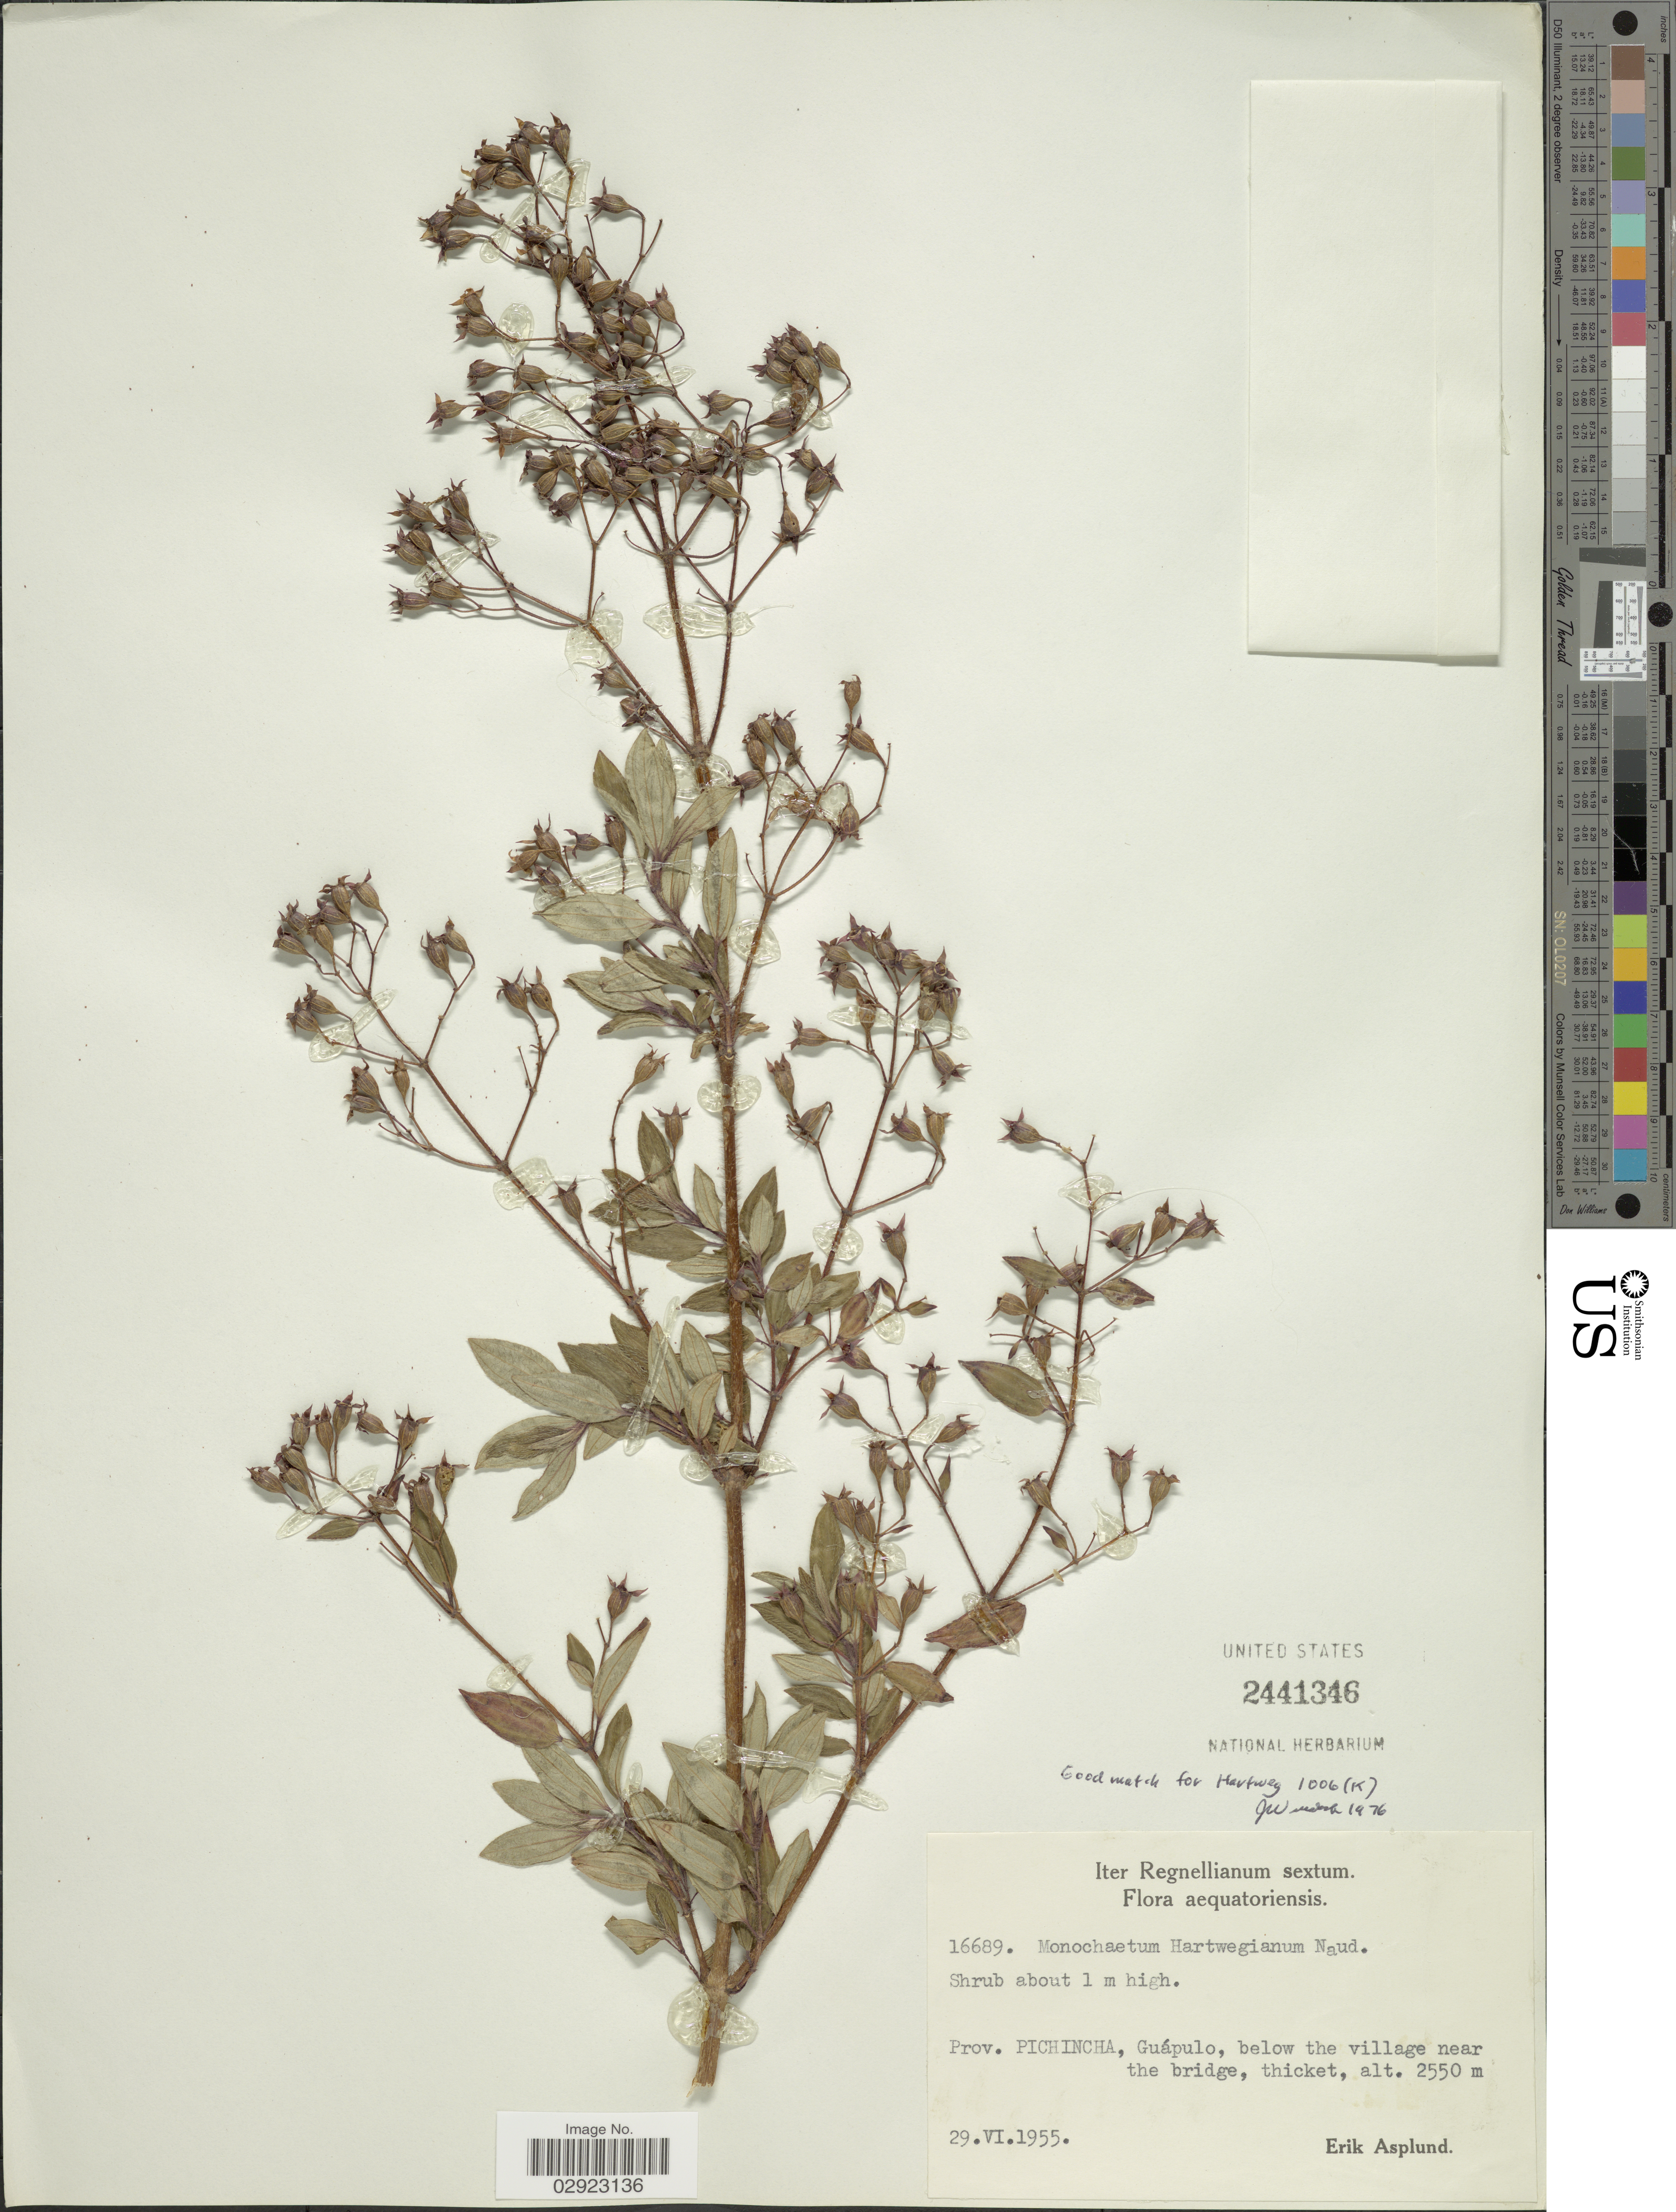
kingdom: Plantae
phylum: Tracheophyta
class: Magnoliopsida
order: Myrtales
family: Melastomataceae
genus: Monochaetum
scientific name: Monochaetum hartwegianum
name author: Naudin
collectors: E. Asplund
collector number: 16689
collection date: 1955-06-29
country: Ecuador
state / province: Pichincha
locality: Prov. Pichincha, Guápulo, below the village near the bridge.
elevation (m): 2550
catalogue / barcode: US 2441346